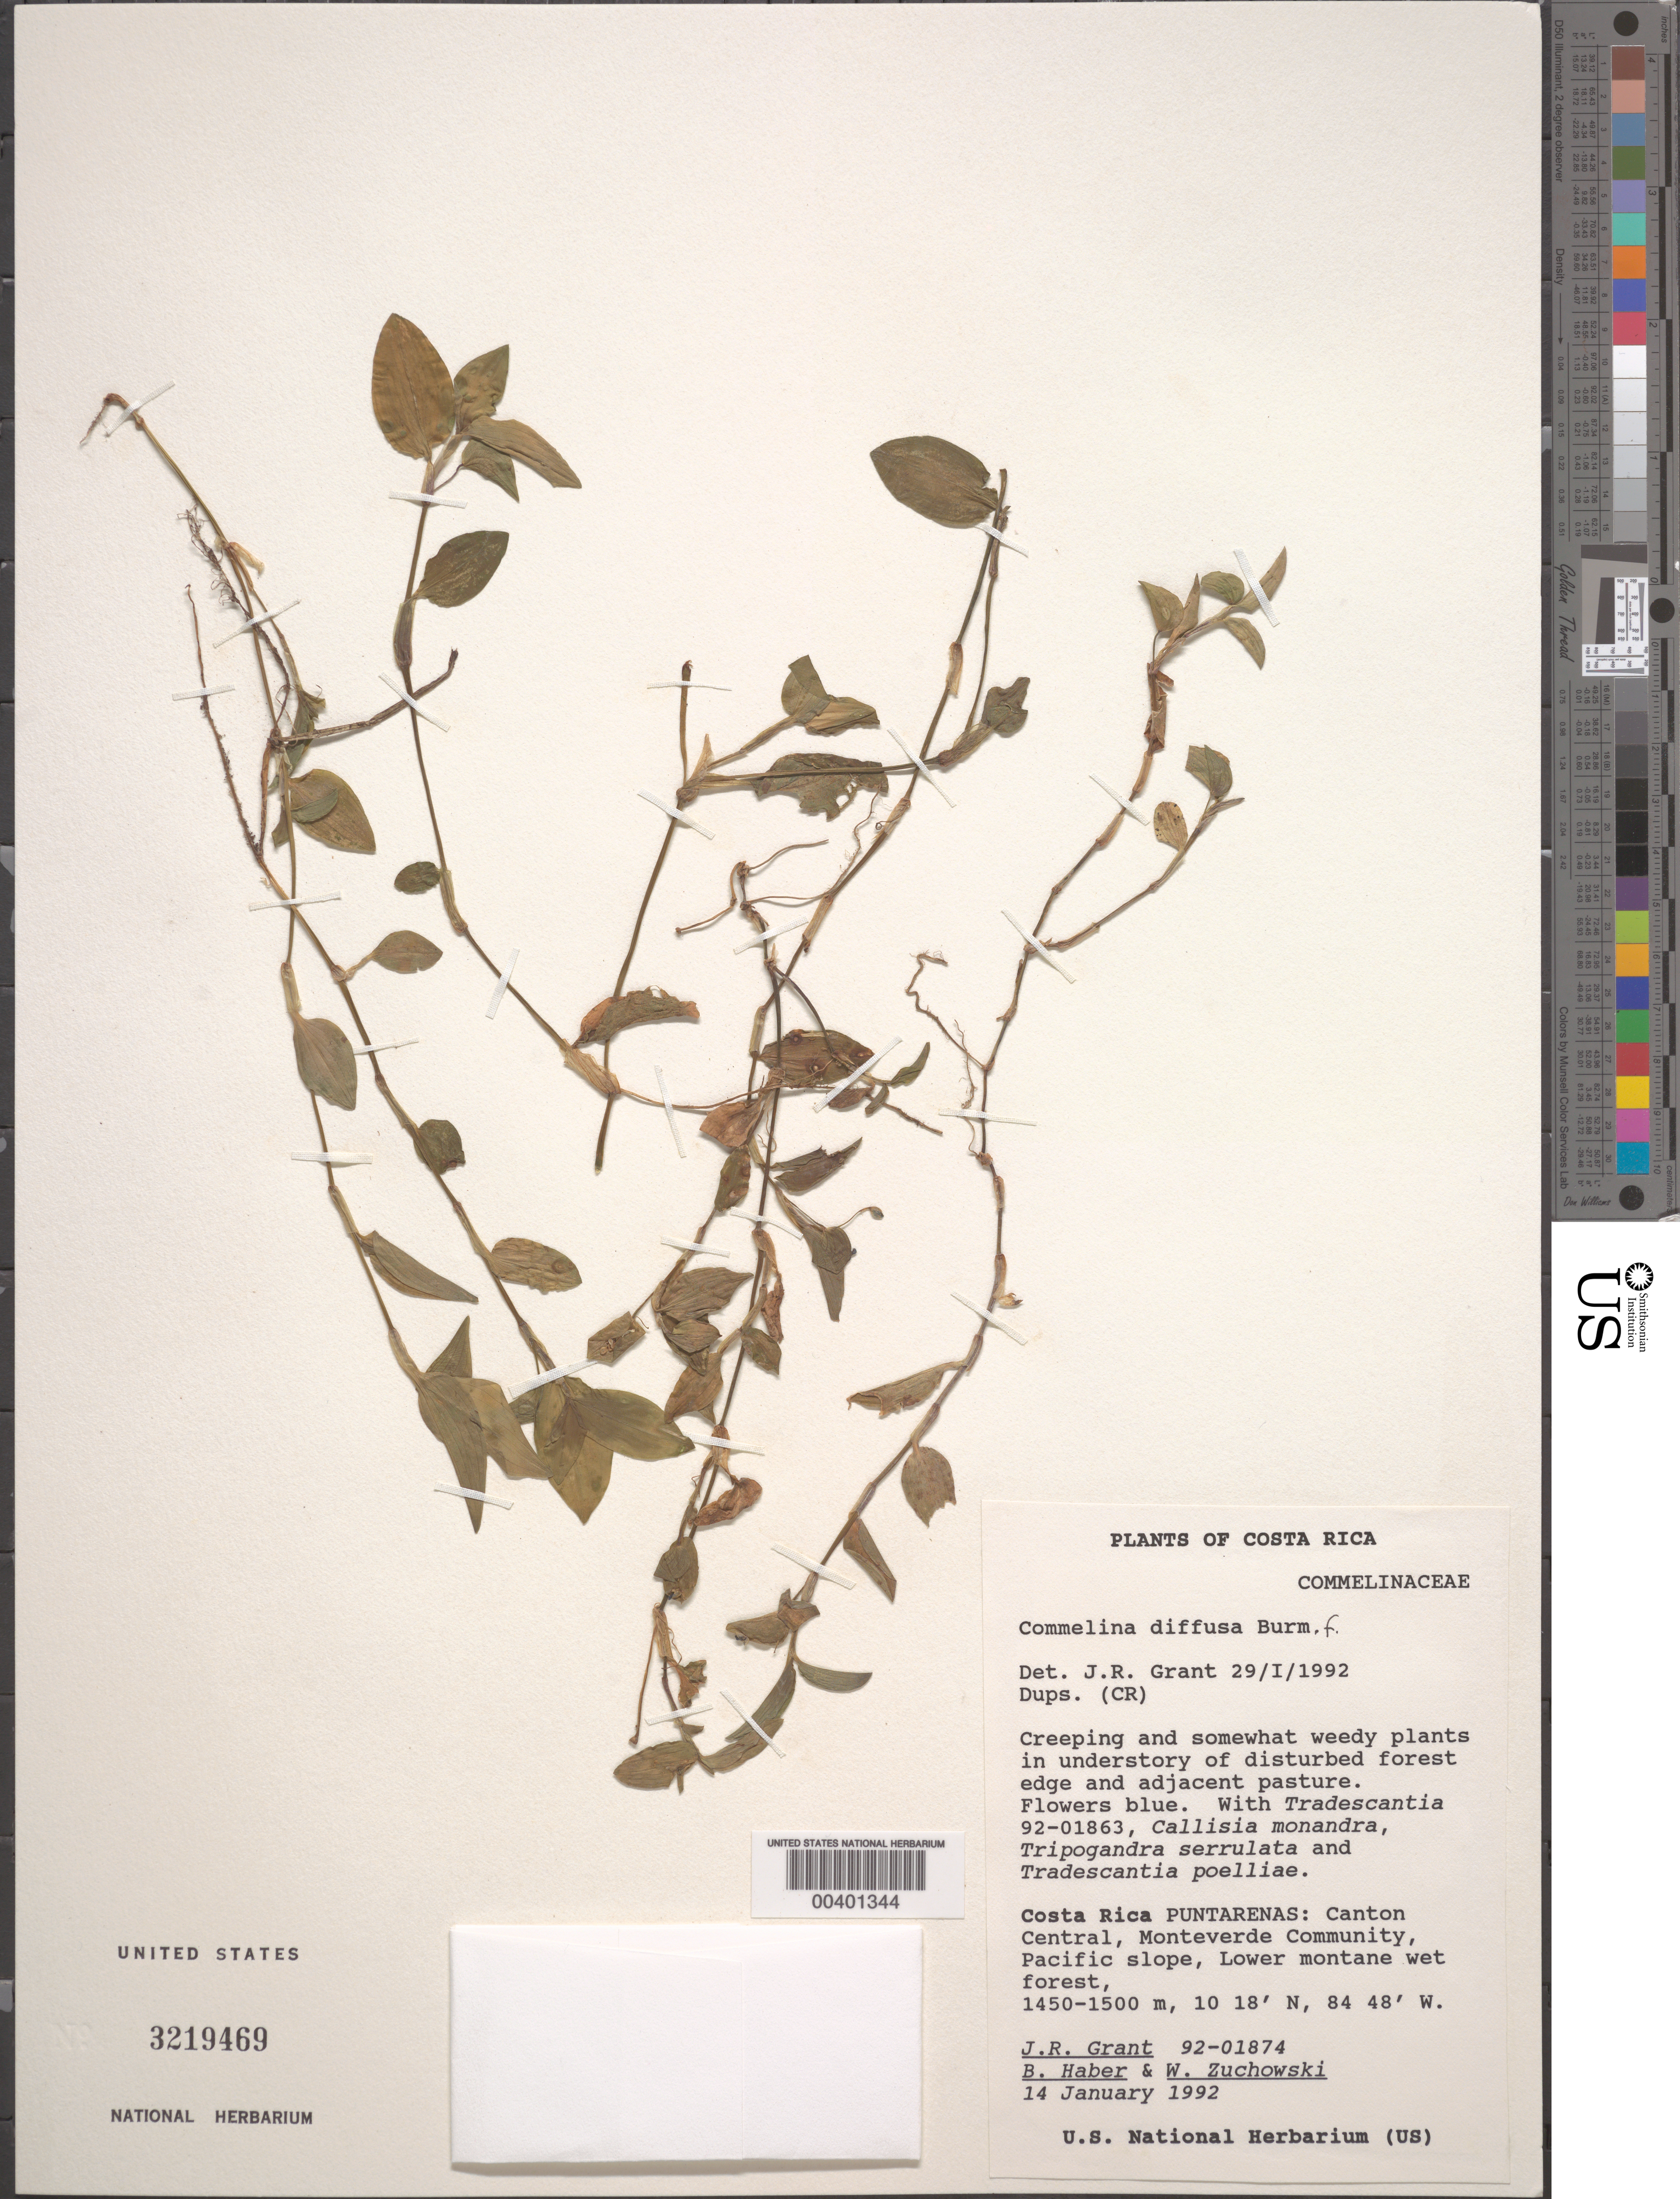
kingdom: Plantae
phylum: Tracheophyta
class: Liliopsida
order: Commelinales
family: Commelinaceae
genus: Tripogandra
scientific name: Tripogandra serrulata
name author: (Vahl) Handlos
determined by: Grant, J. R., (SWITZERLAND)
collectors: J. R. Grant, B. Haber & W. Zuchowski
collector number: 92-1874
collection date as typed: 14 Jan 1992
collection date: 1992-01-14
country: Costa Rica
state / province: Puntarenas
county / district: Puntarenas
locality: Canton central, monteverde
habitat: Distrubed forest edge and adjacent pasture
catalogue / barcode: US 3219469